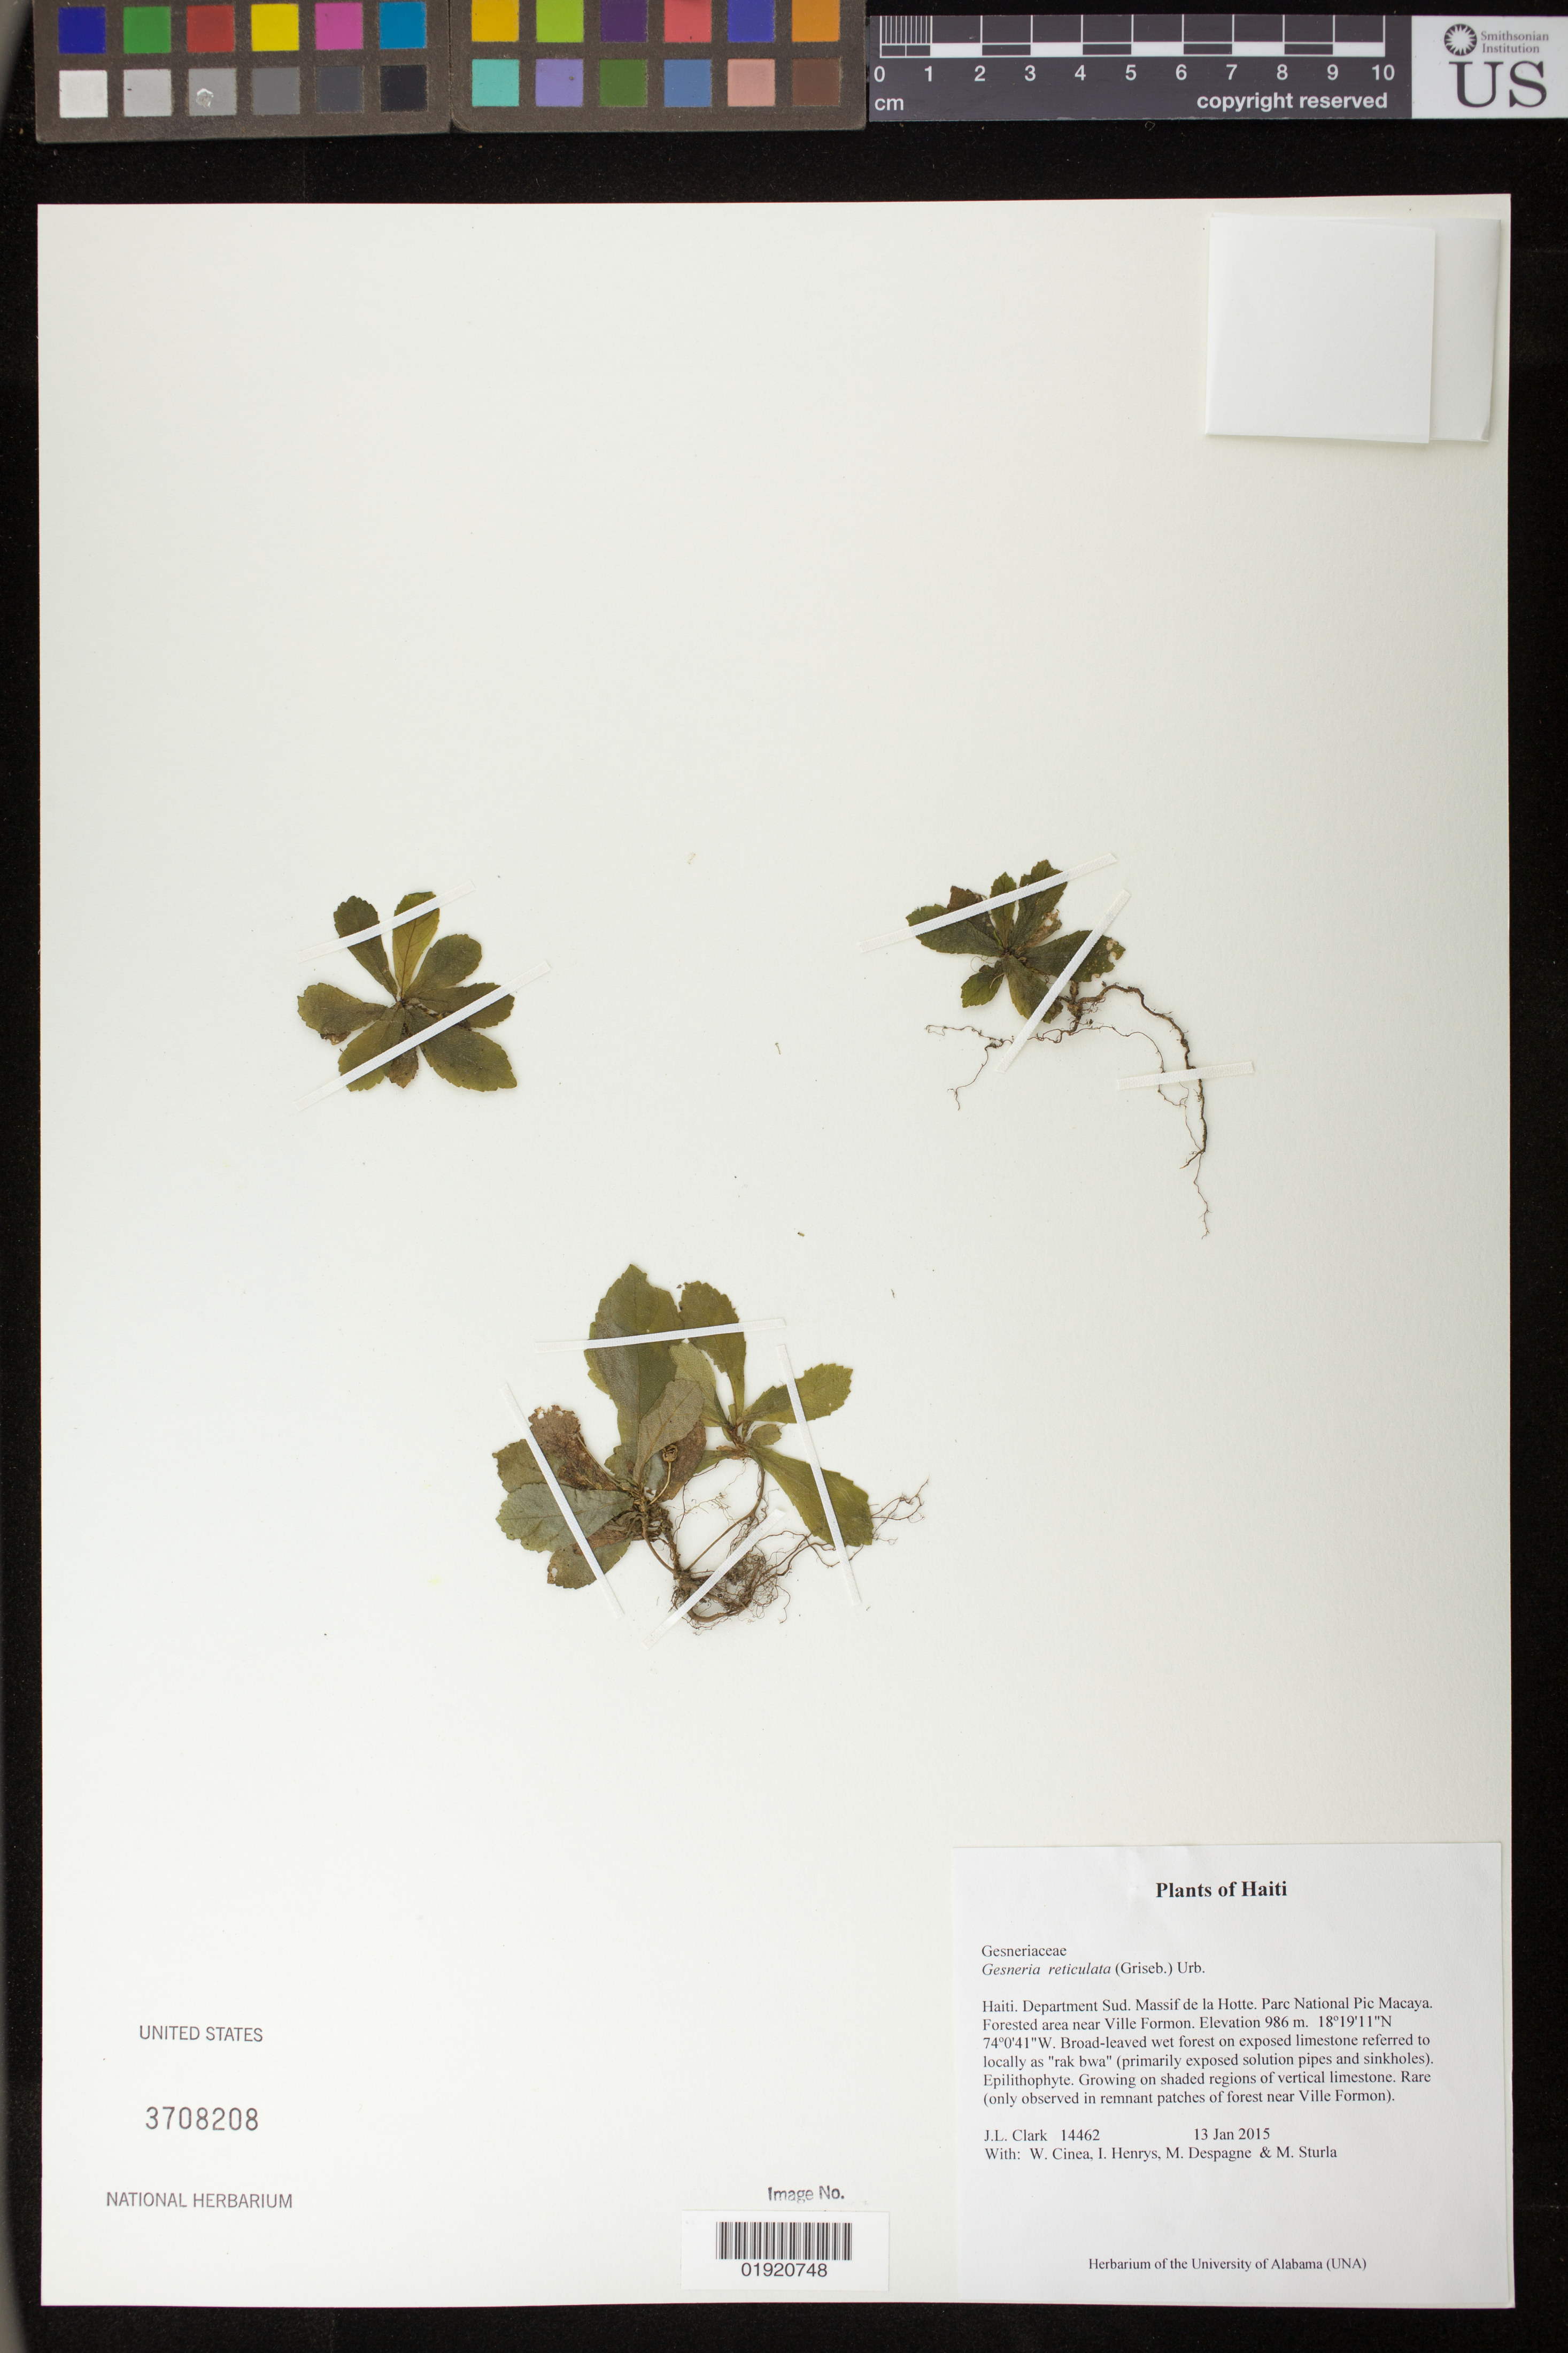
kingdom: Plantae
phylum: Tracheophyta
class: Magnoliopsida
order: Lamiales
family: Gesneriaceae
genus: Gesneria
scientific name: Gesneria reticulata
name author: (Griseb.) Urb.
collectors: J. L. Clark, W. Cinea, I. Henrys, M. Despagne & M. Sturla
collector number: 14462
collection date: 2015-01-13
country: Haiti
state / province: Sud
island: Hispaniola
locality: Haiti. Department Sud. Massif de la Hotte. Parc National Pic Macaya. Forested area near Ville Formon.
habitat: Broad-leaved wet forest on exposed limestone referred to locally as "rak bwa" (primarily exposed solution pipes and sinkholes). Growing on shaded regions of vertical limestone.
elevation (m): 986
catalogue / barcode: US 3708208